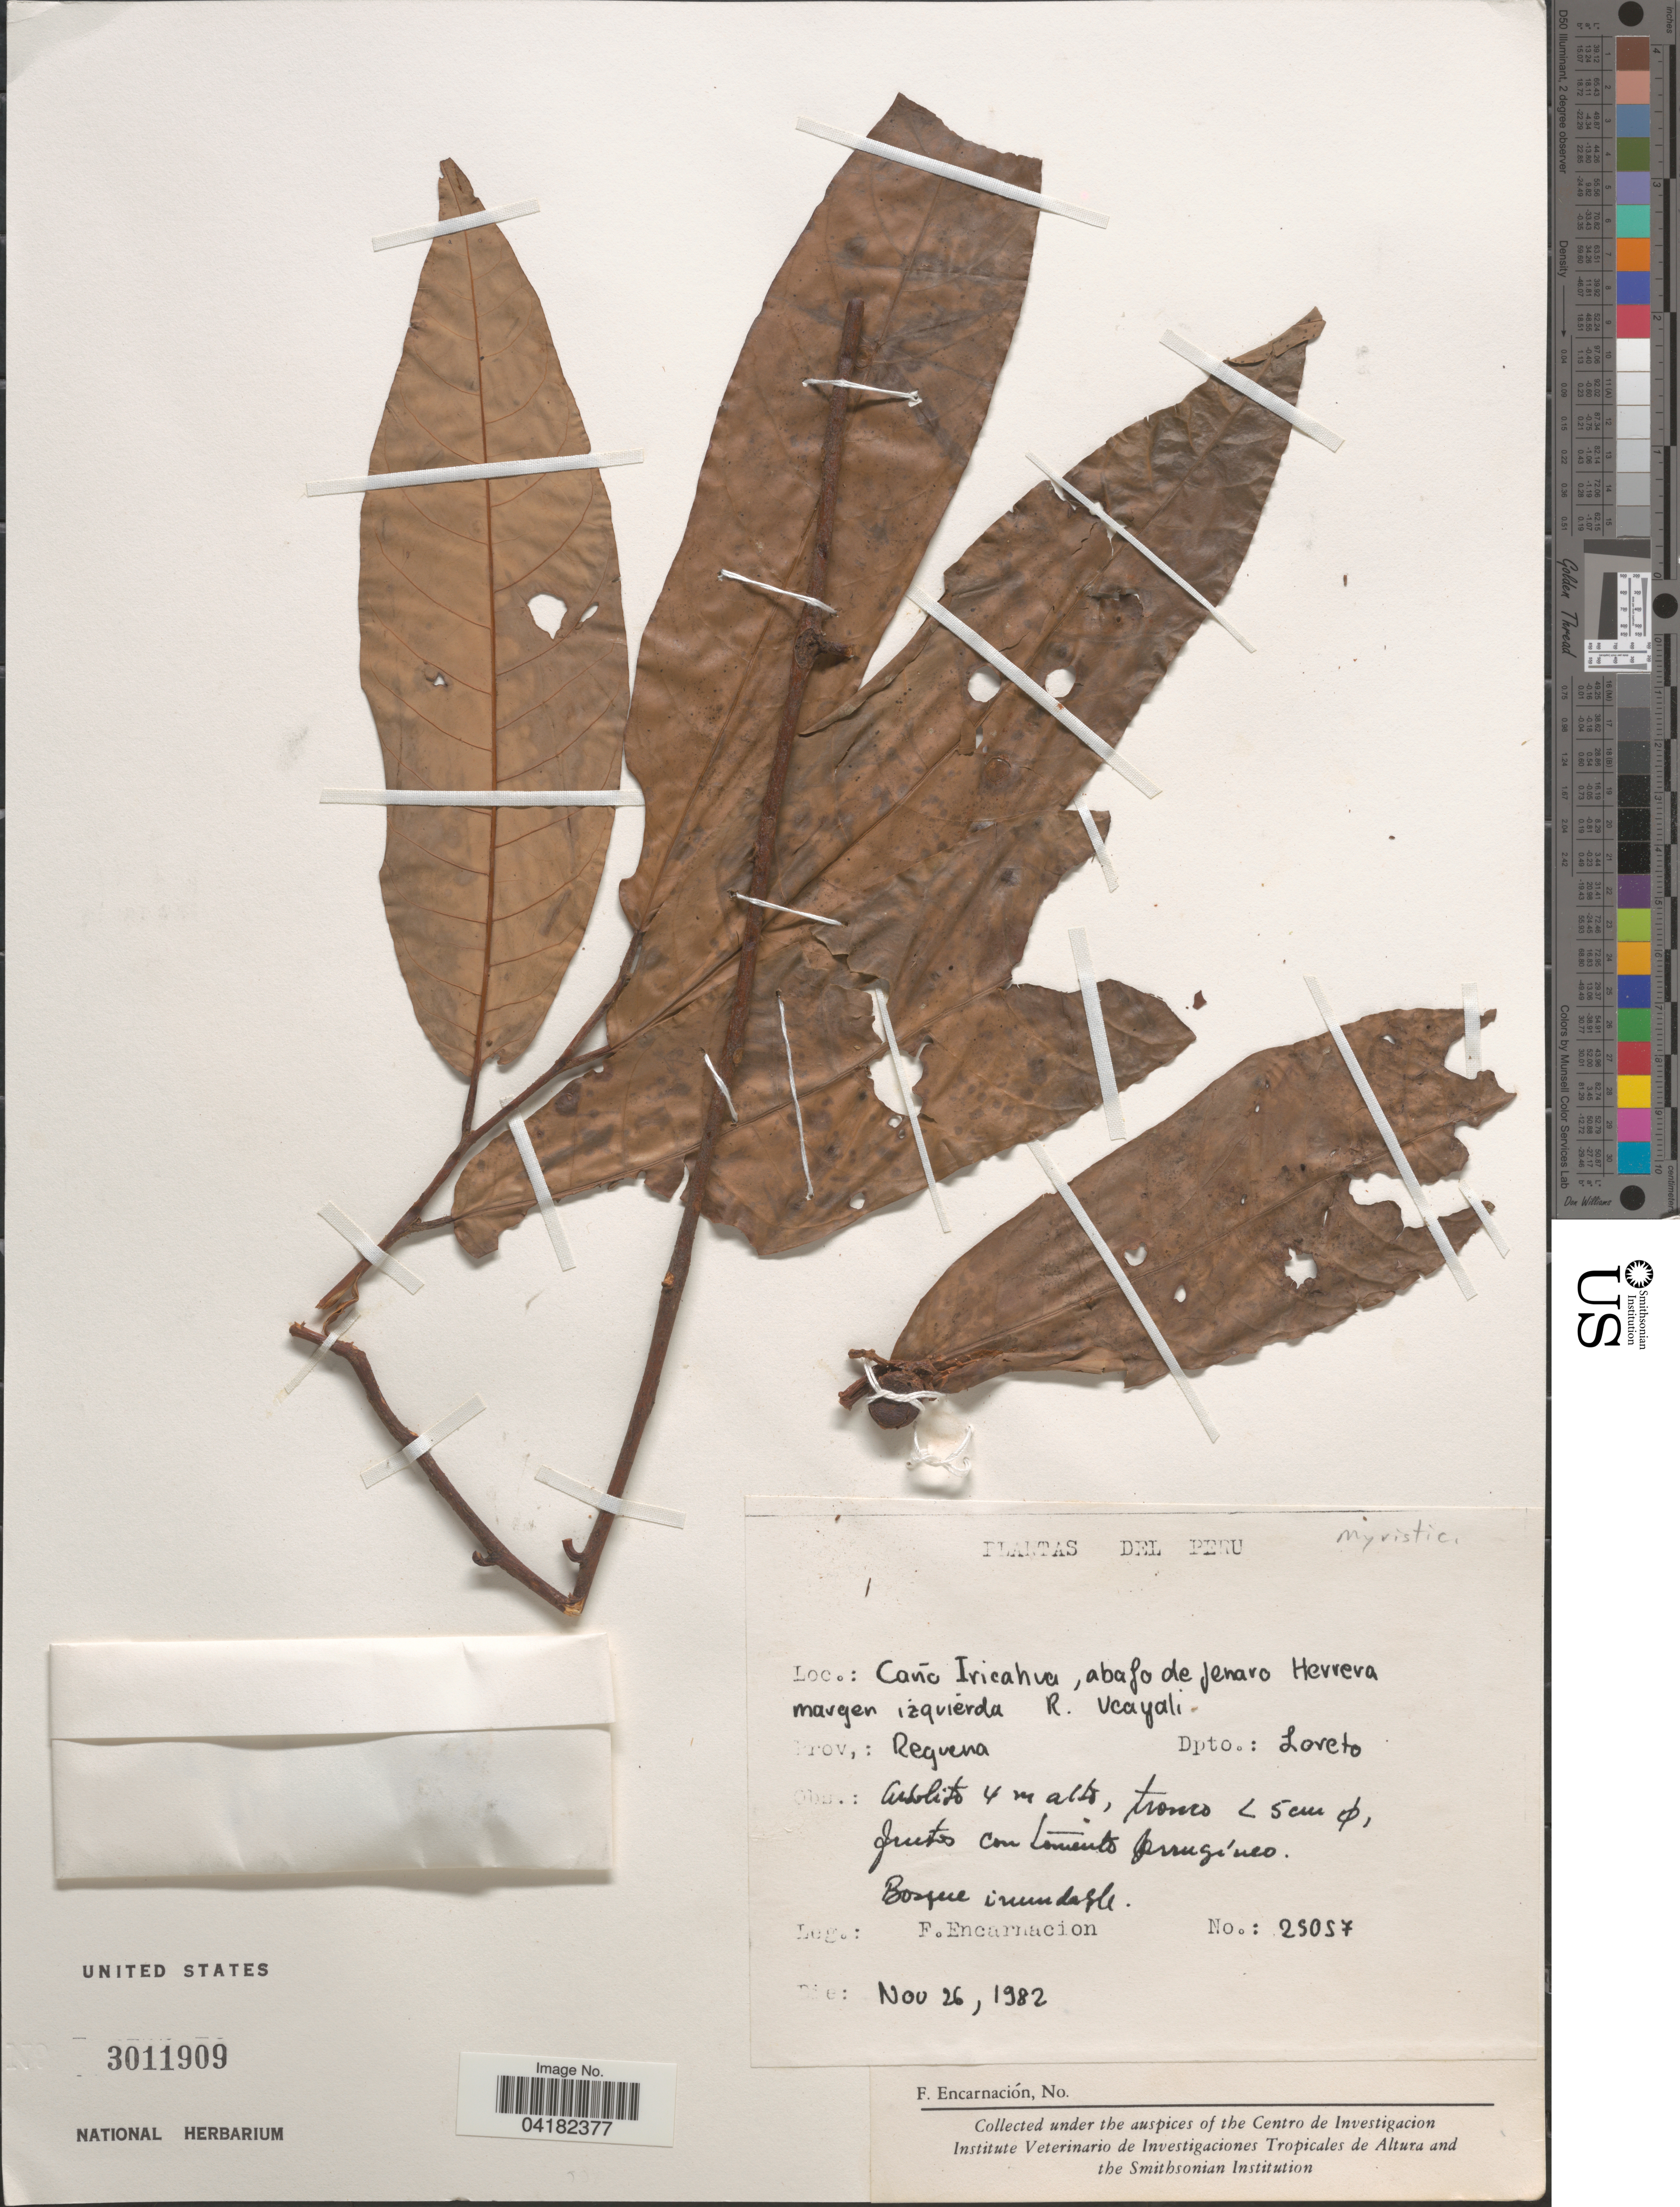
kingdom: Plantae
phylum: Tracheophyta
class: Magnoliopsida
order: Magnoliales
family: Myristicaceae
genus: Virola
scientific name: Virola sp.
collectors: F. Encarnación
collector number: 25057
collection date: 1982-11-26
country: Peru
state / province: Loreto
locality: Caño Iricahua, abajo de jenaro Herrera margen izquierda R. Ucayali. Prov.: Requena. Dpto.: Loreto.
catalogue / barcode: US 3011909